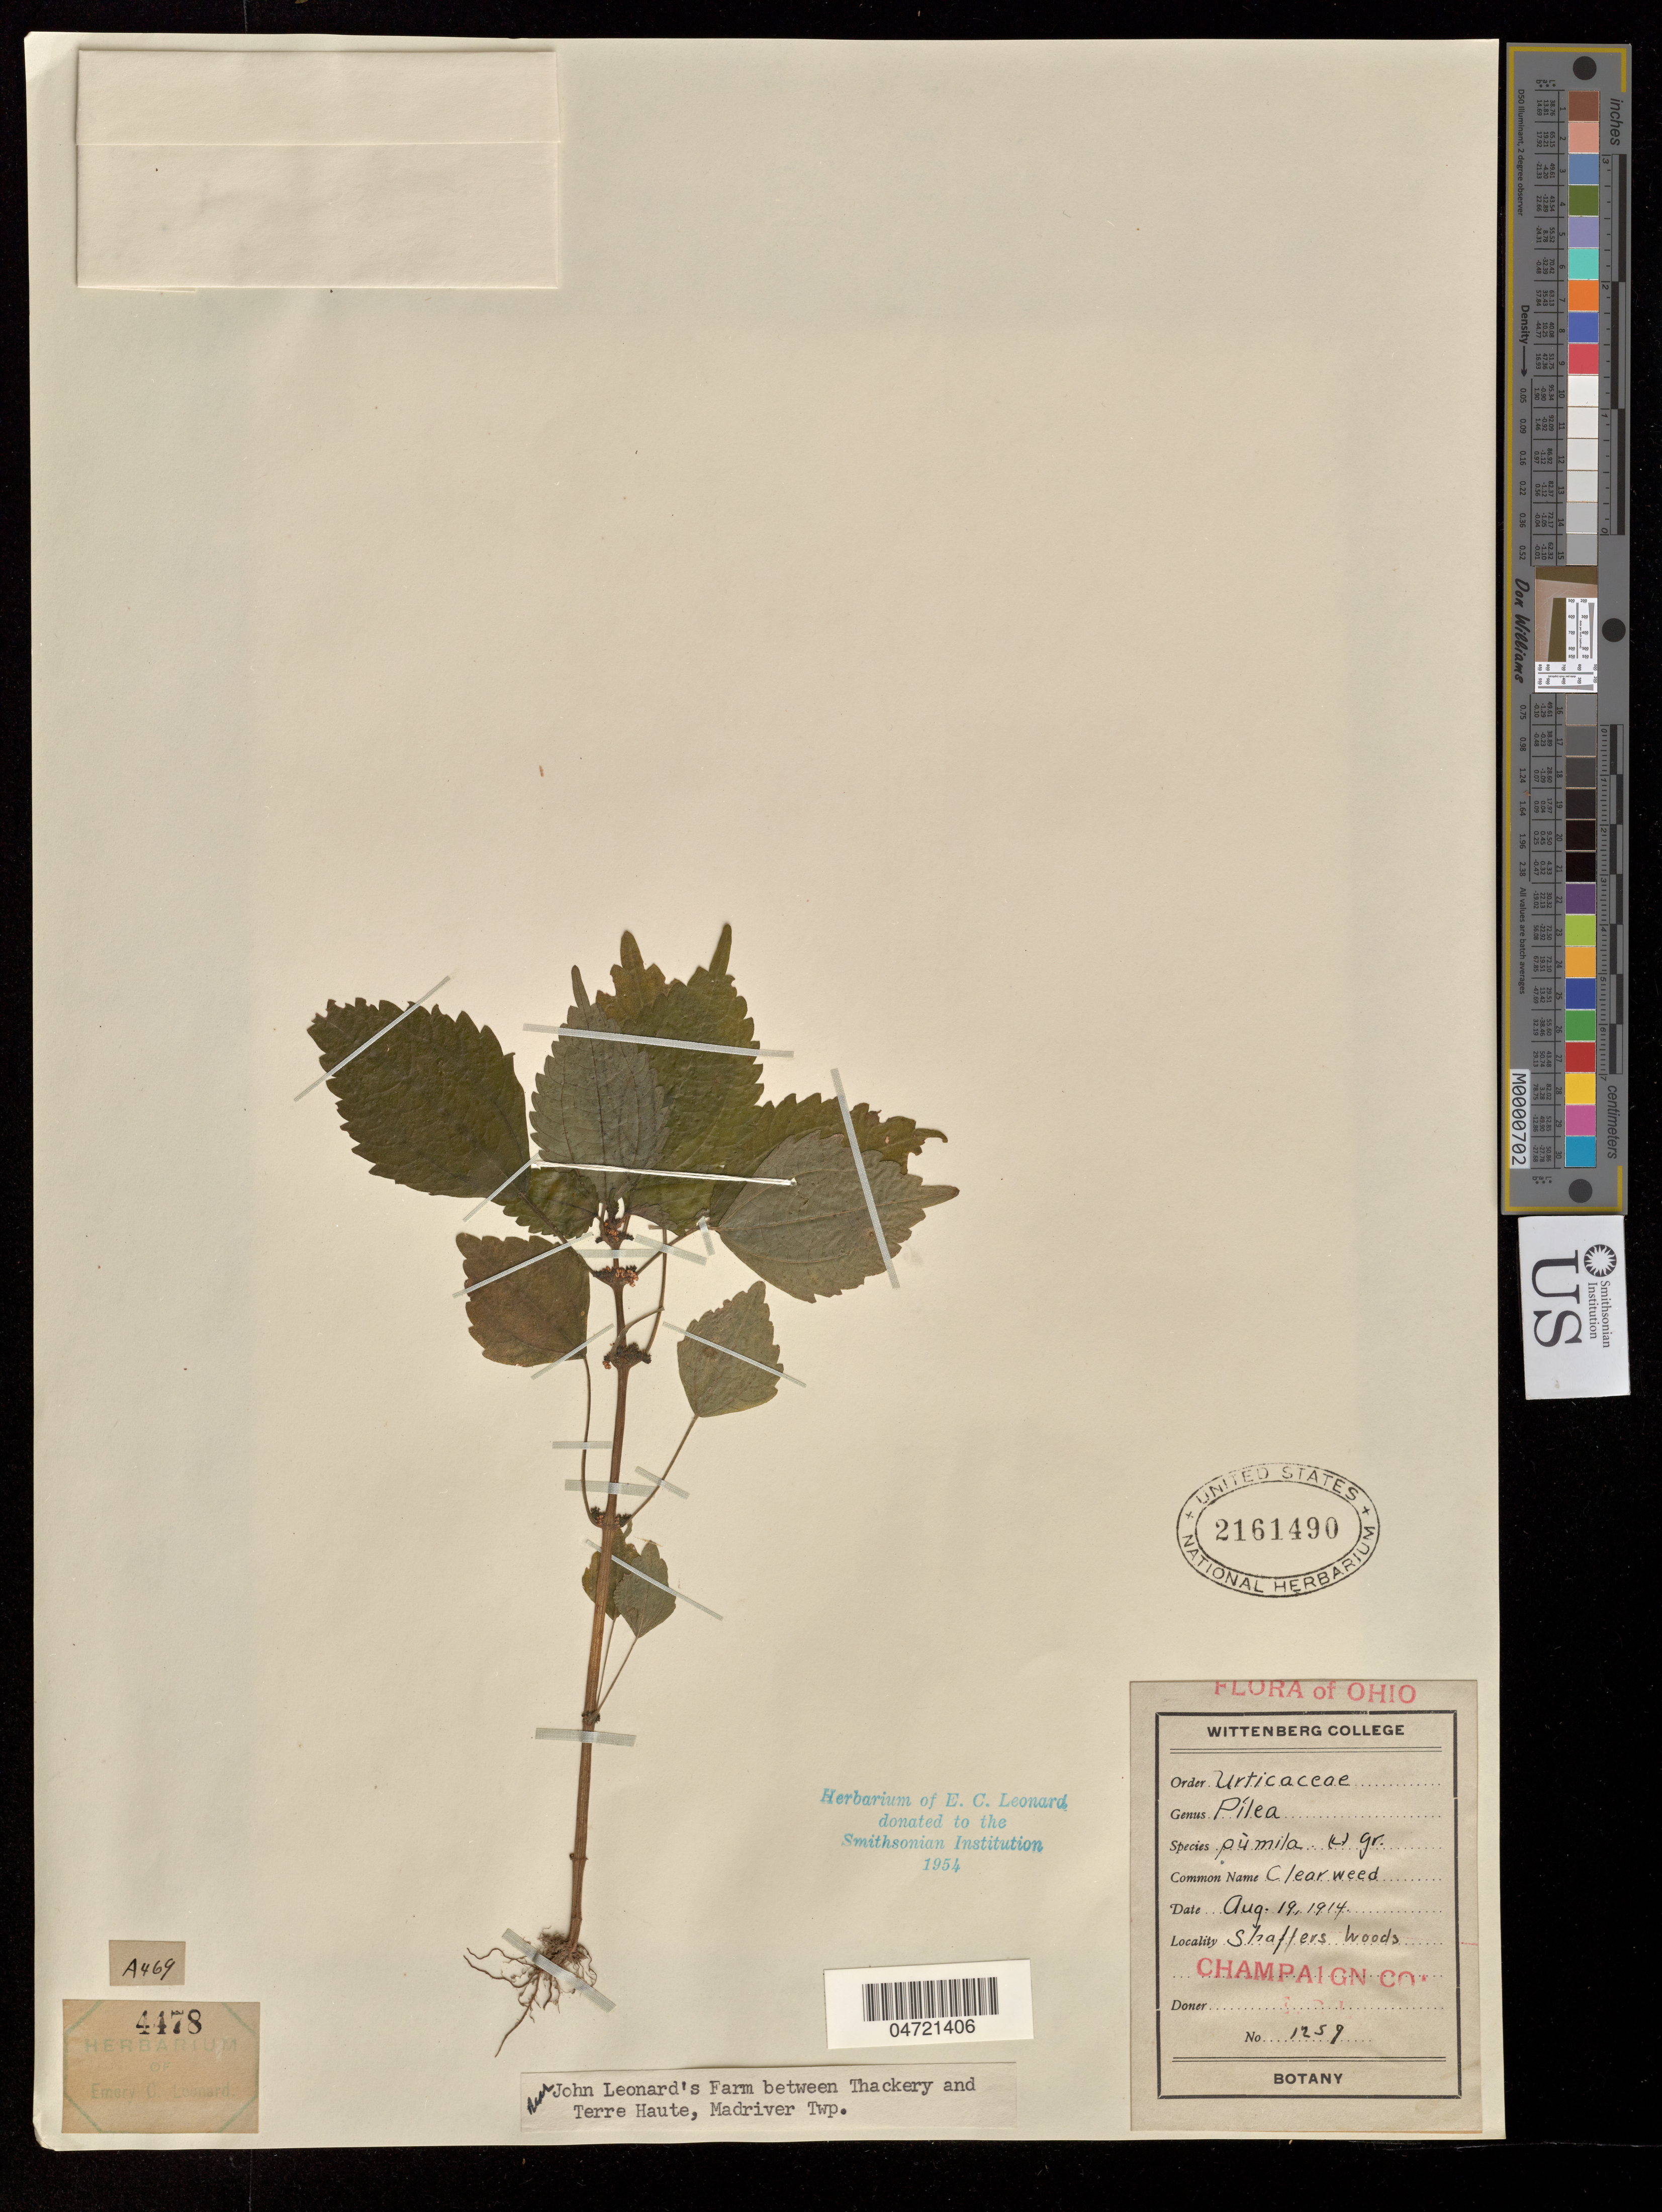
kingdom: Plantae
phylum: Tracheophyta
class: Magnoliopsida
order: Rosales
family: Urticaceae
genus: Pilea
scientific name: Pilea pumila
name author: (L.) A. Gray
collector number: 1259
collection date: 1914-08-19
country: United States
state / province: Ohio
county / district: Champaign County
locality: Shaffers woods; John Leonard's farm between Thackery and Terre Haute, Madriver Twp.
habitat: Shaffers woods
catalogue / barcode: US 2161490